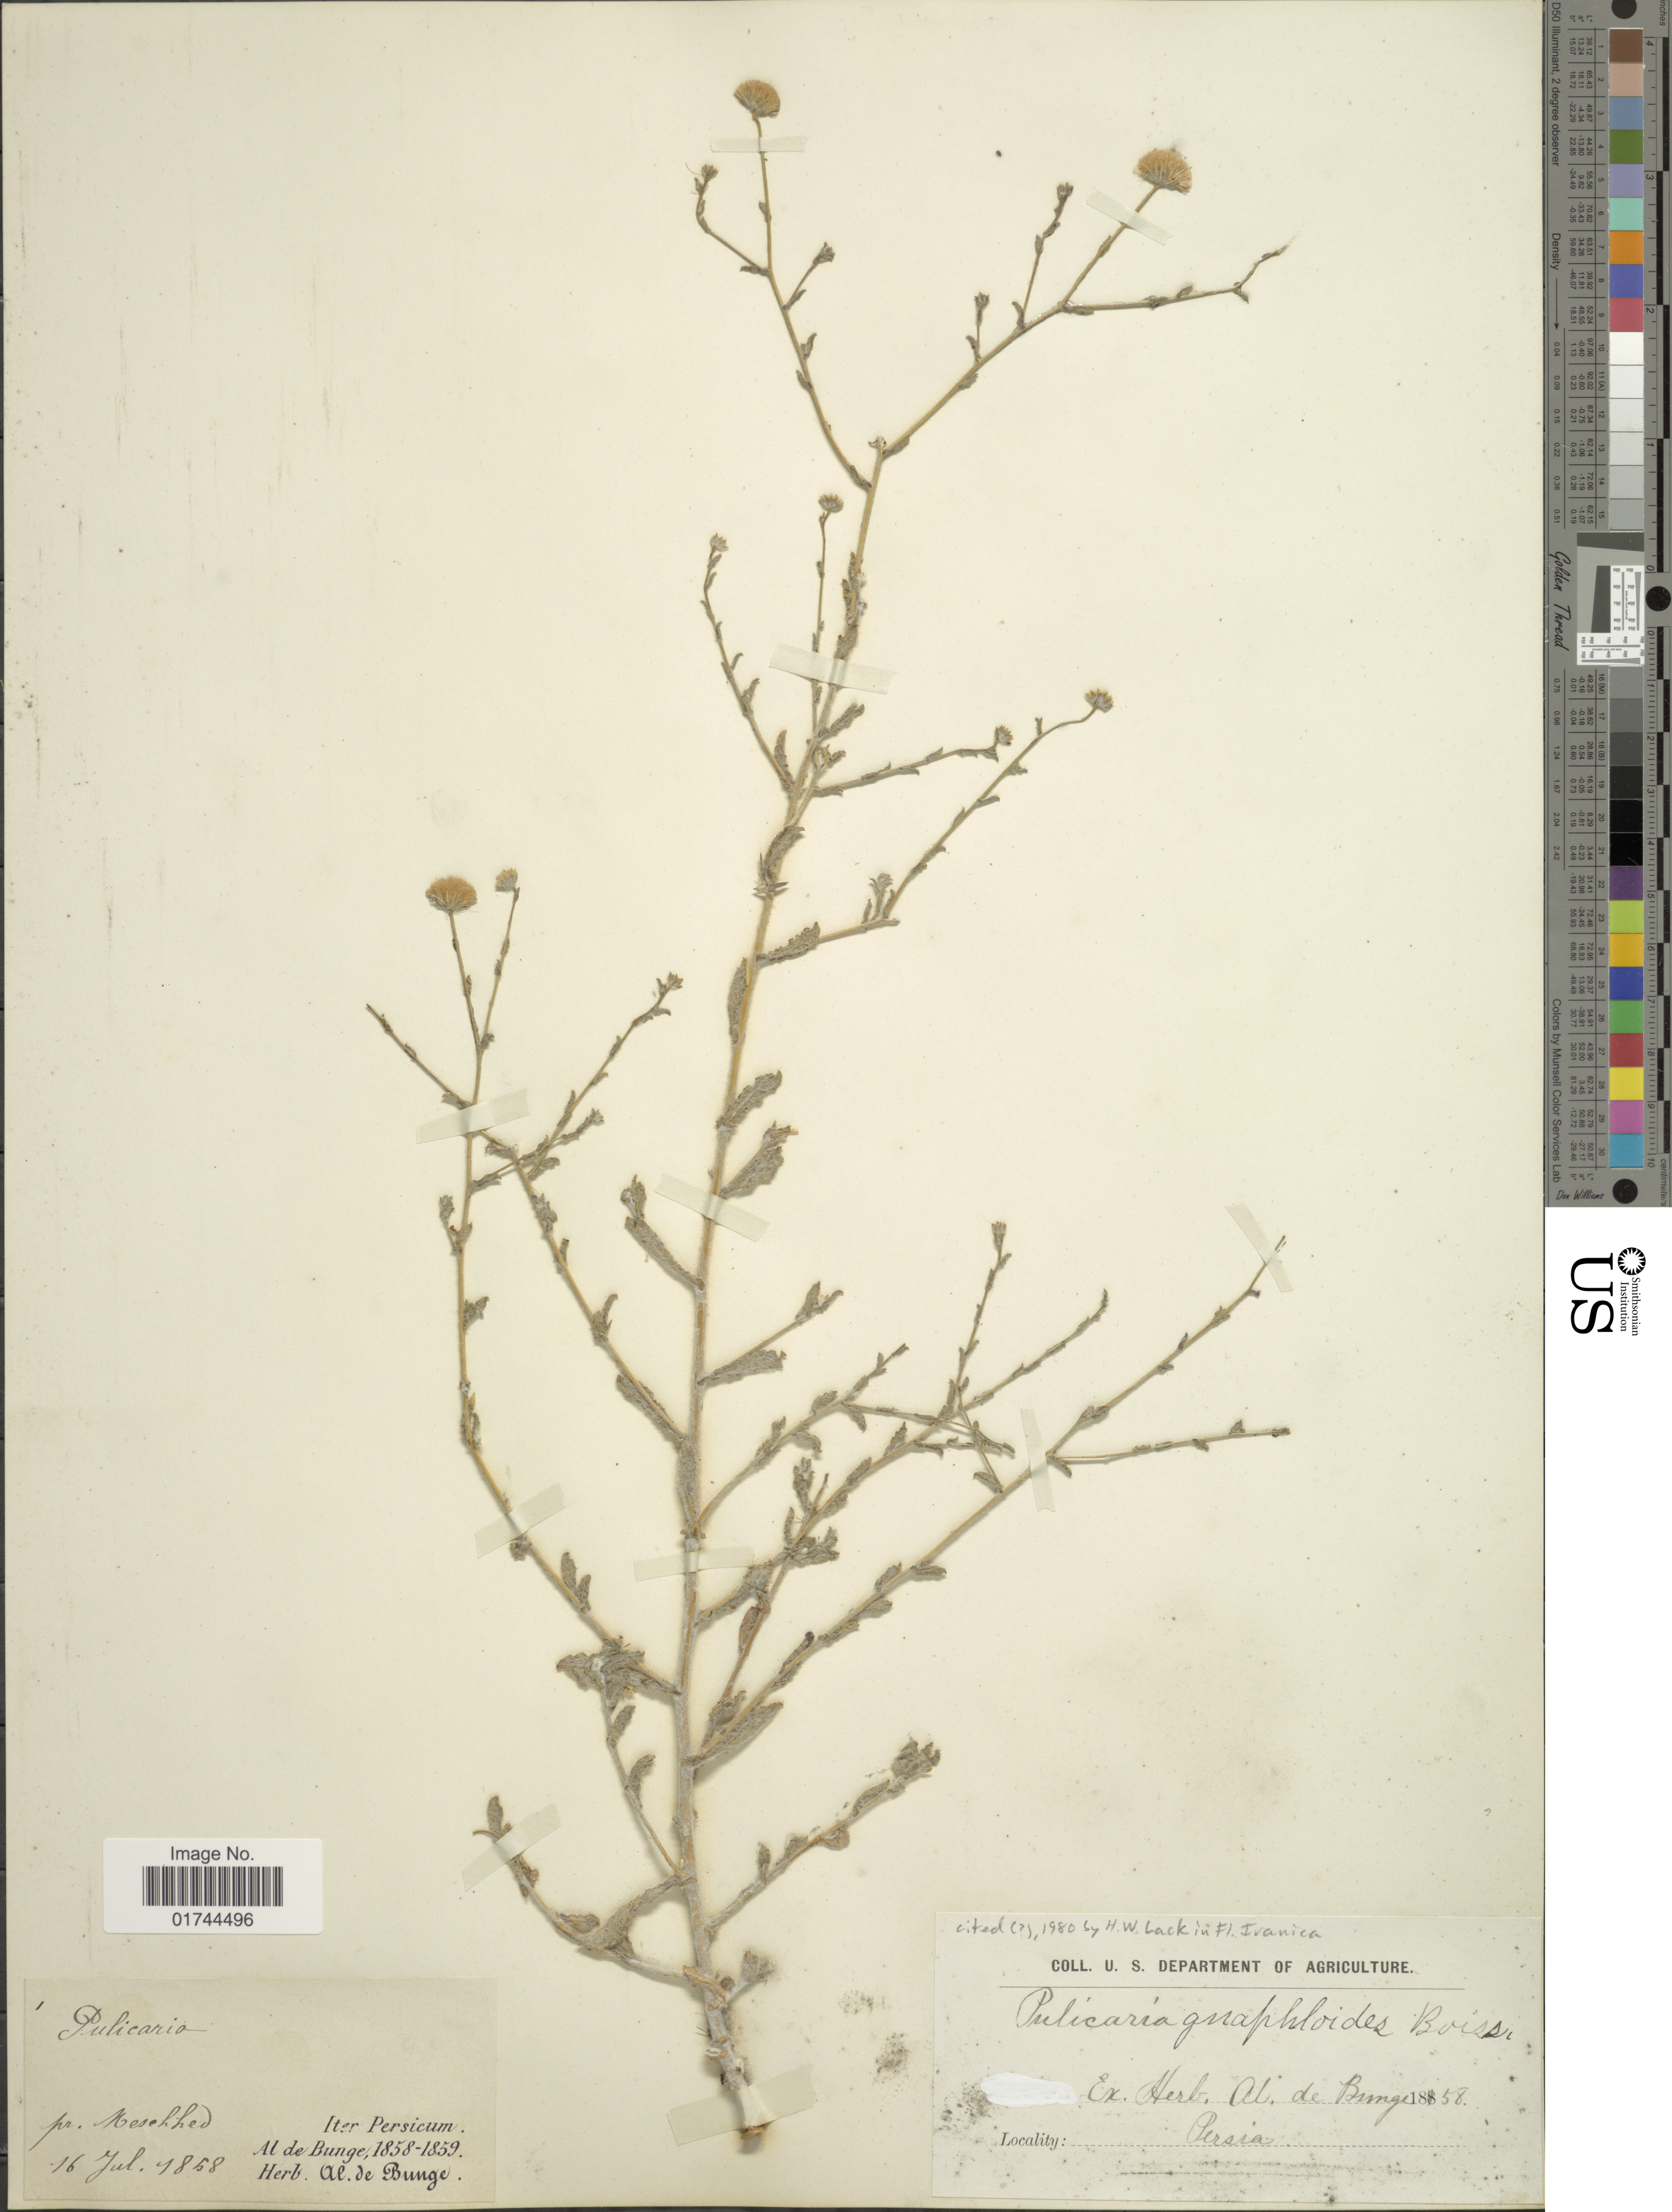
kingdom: Plantae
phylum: Tracheophyta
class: Magnoliopsida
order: Asterales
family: Asteraceae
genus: Pulicaria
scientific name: Pulicaria gnaphalodes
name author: (Vent.) Boiss.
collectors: United States Department of Agriculture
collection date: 1858-07-16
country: Iran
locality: Pr. Nesekked, Persia [interpreted]